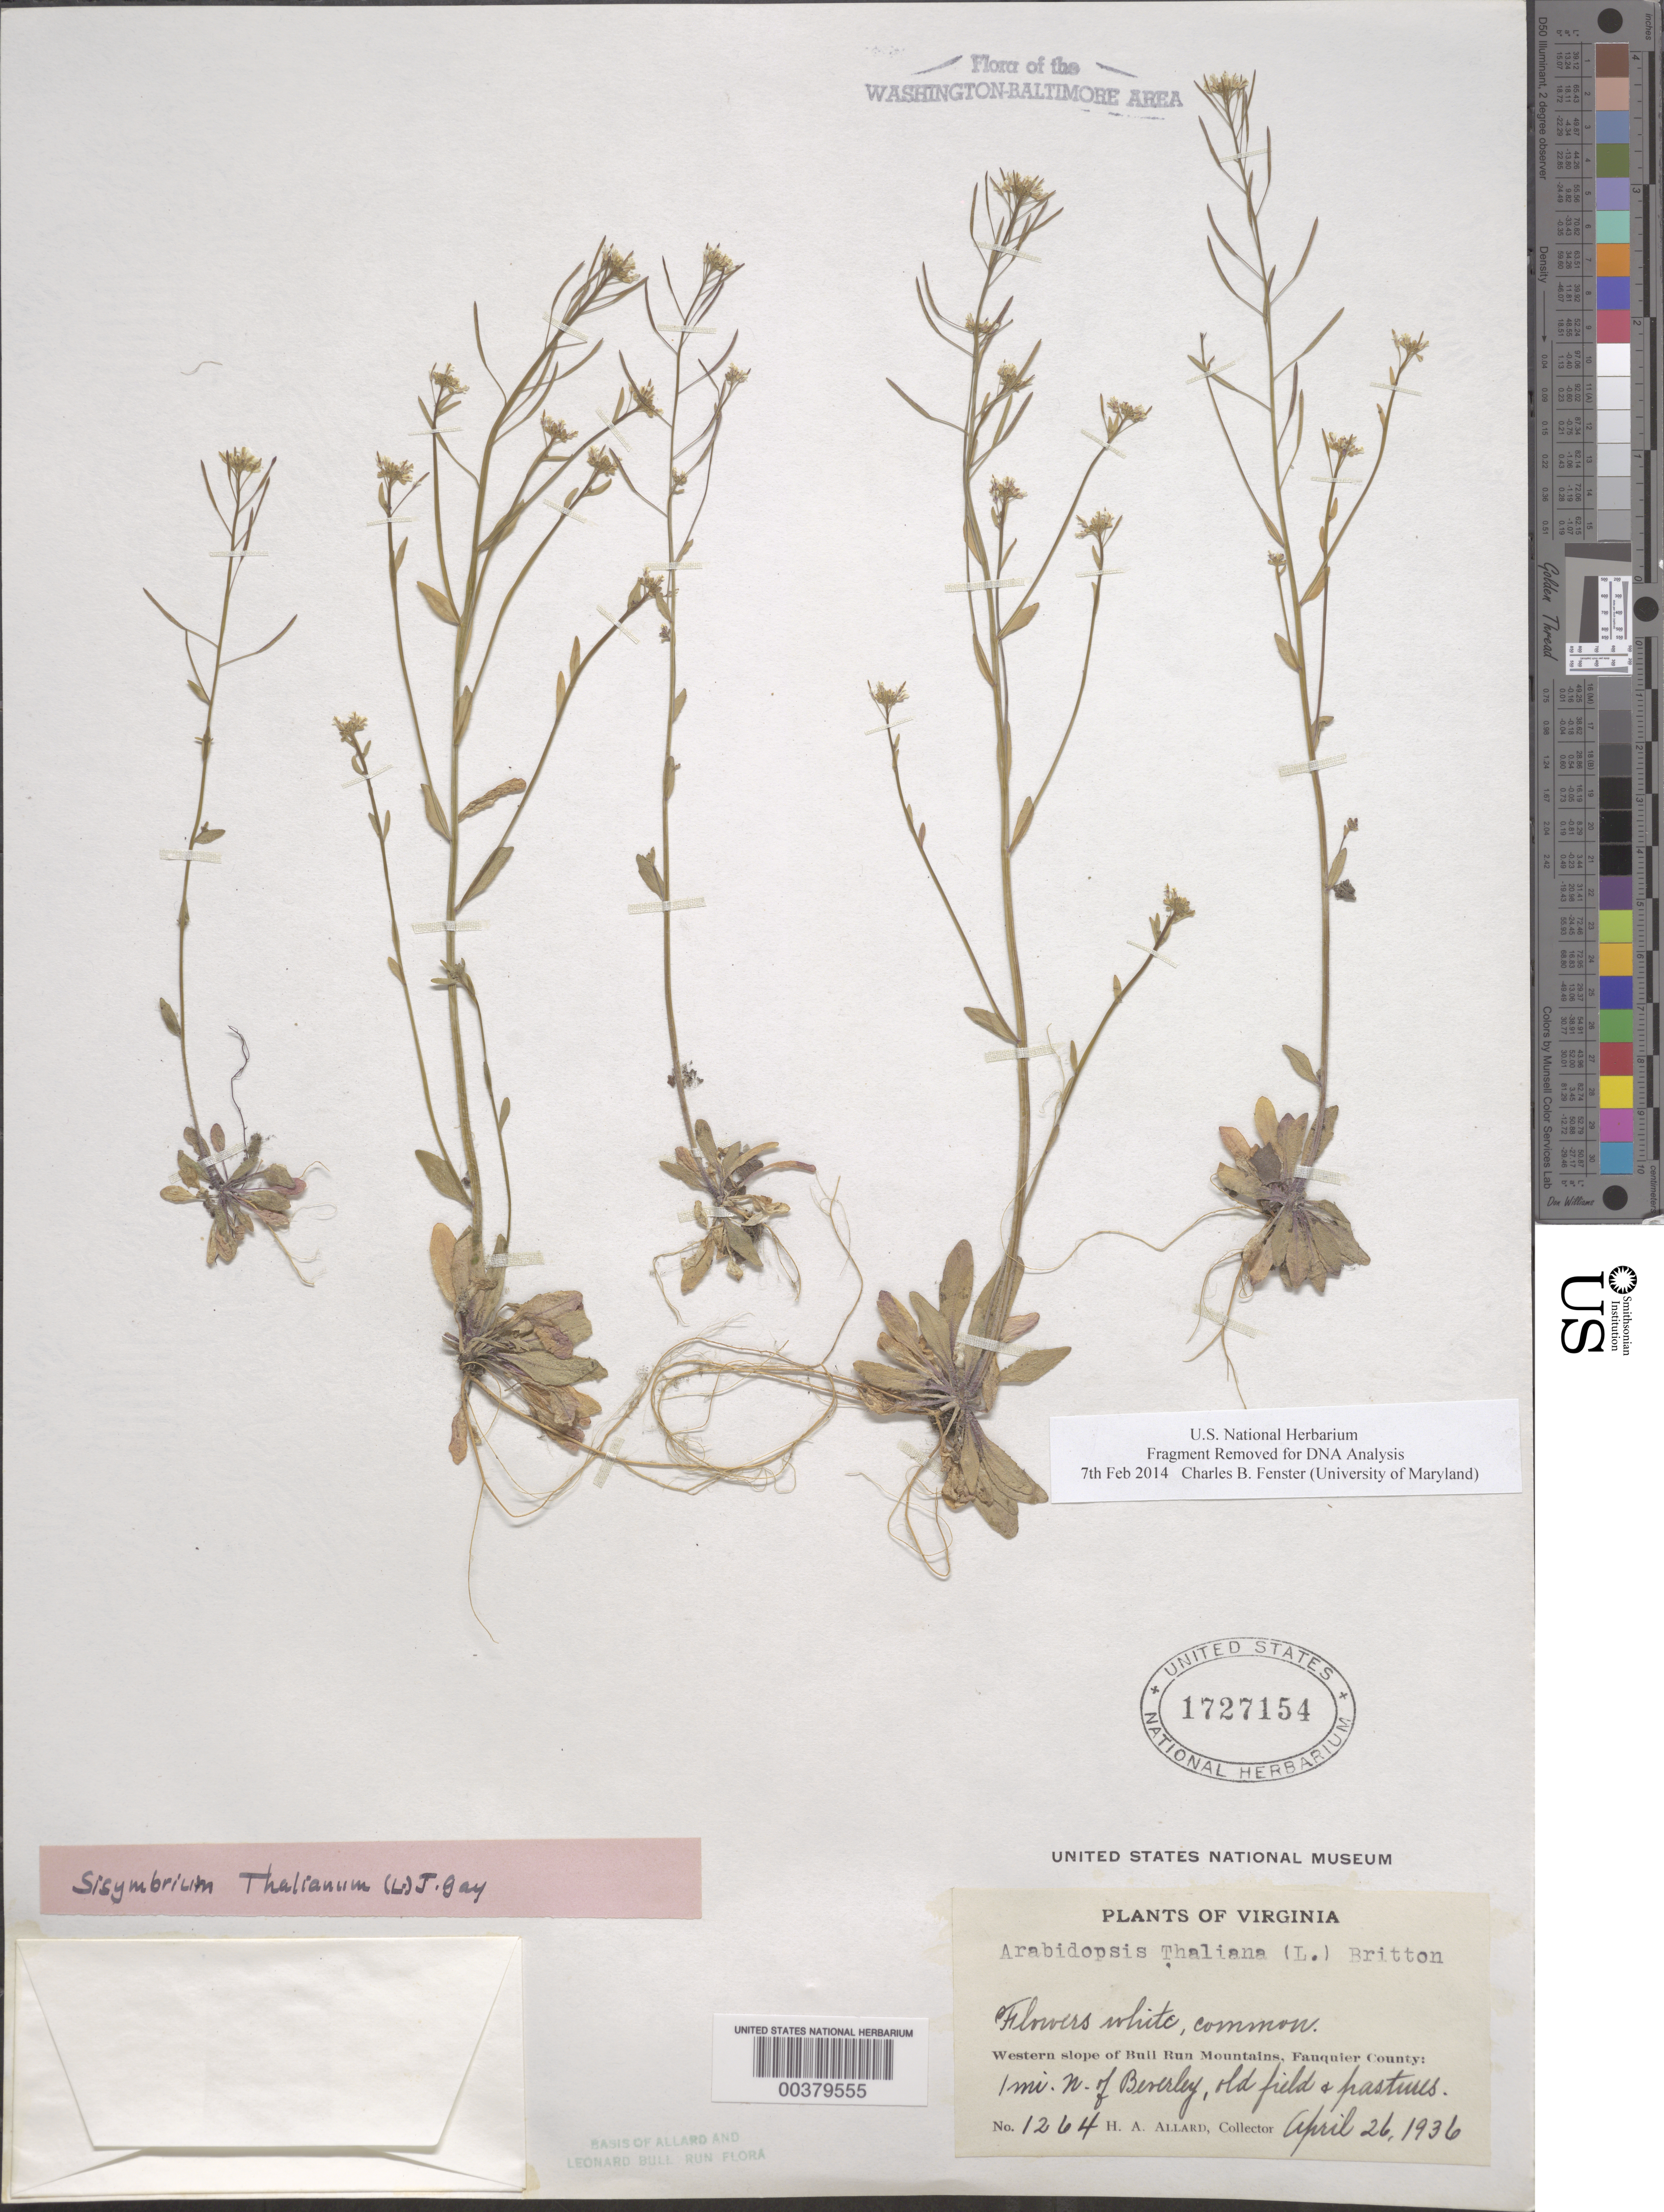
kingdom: Plantae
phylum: Tracheophyta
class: Magnoliopsida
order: Brassicales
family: Brassicaceae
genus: Arabidopsis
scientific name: Arabidopsis thaliana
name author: (L.) Heynh.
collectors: H. A. Allard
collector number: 1264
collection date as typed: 26 Apr 1936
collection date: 1936-04-26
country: United States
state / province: Virginia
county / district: Fauquier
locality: North of Beverley, west slope of Bull Run Mts. Bull Run Mts.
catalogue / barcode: US 1727154